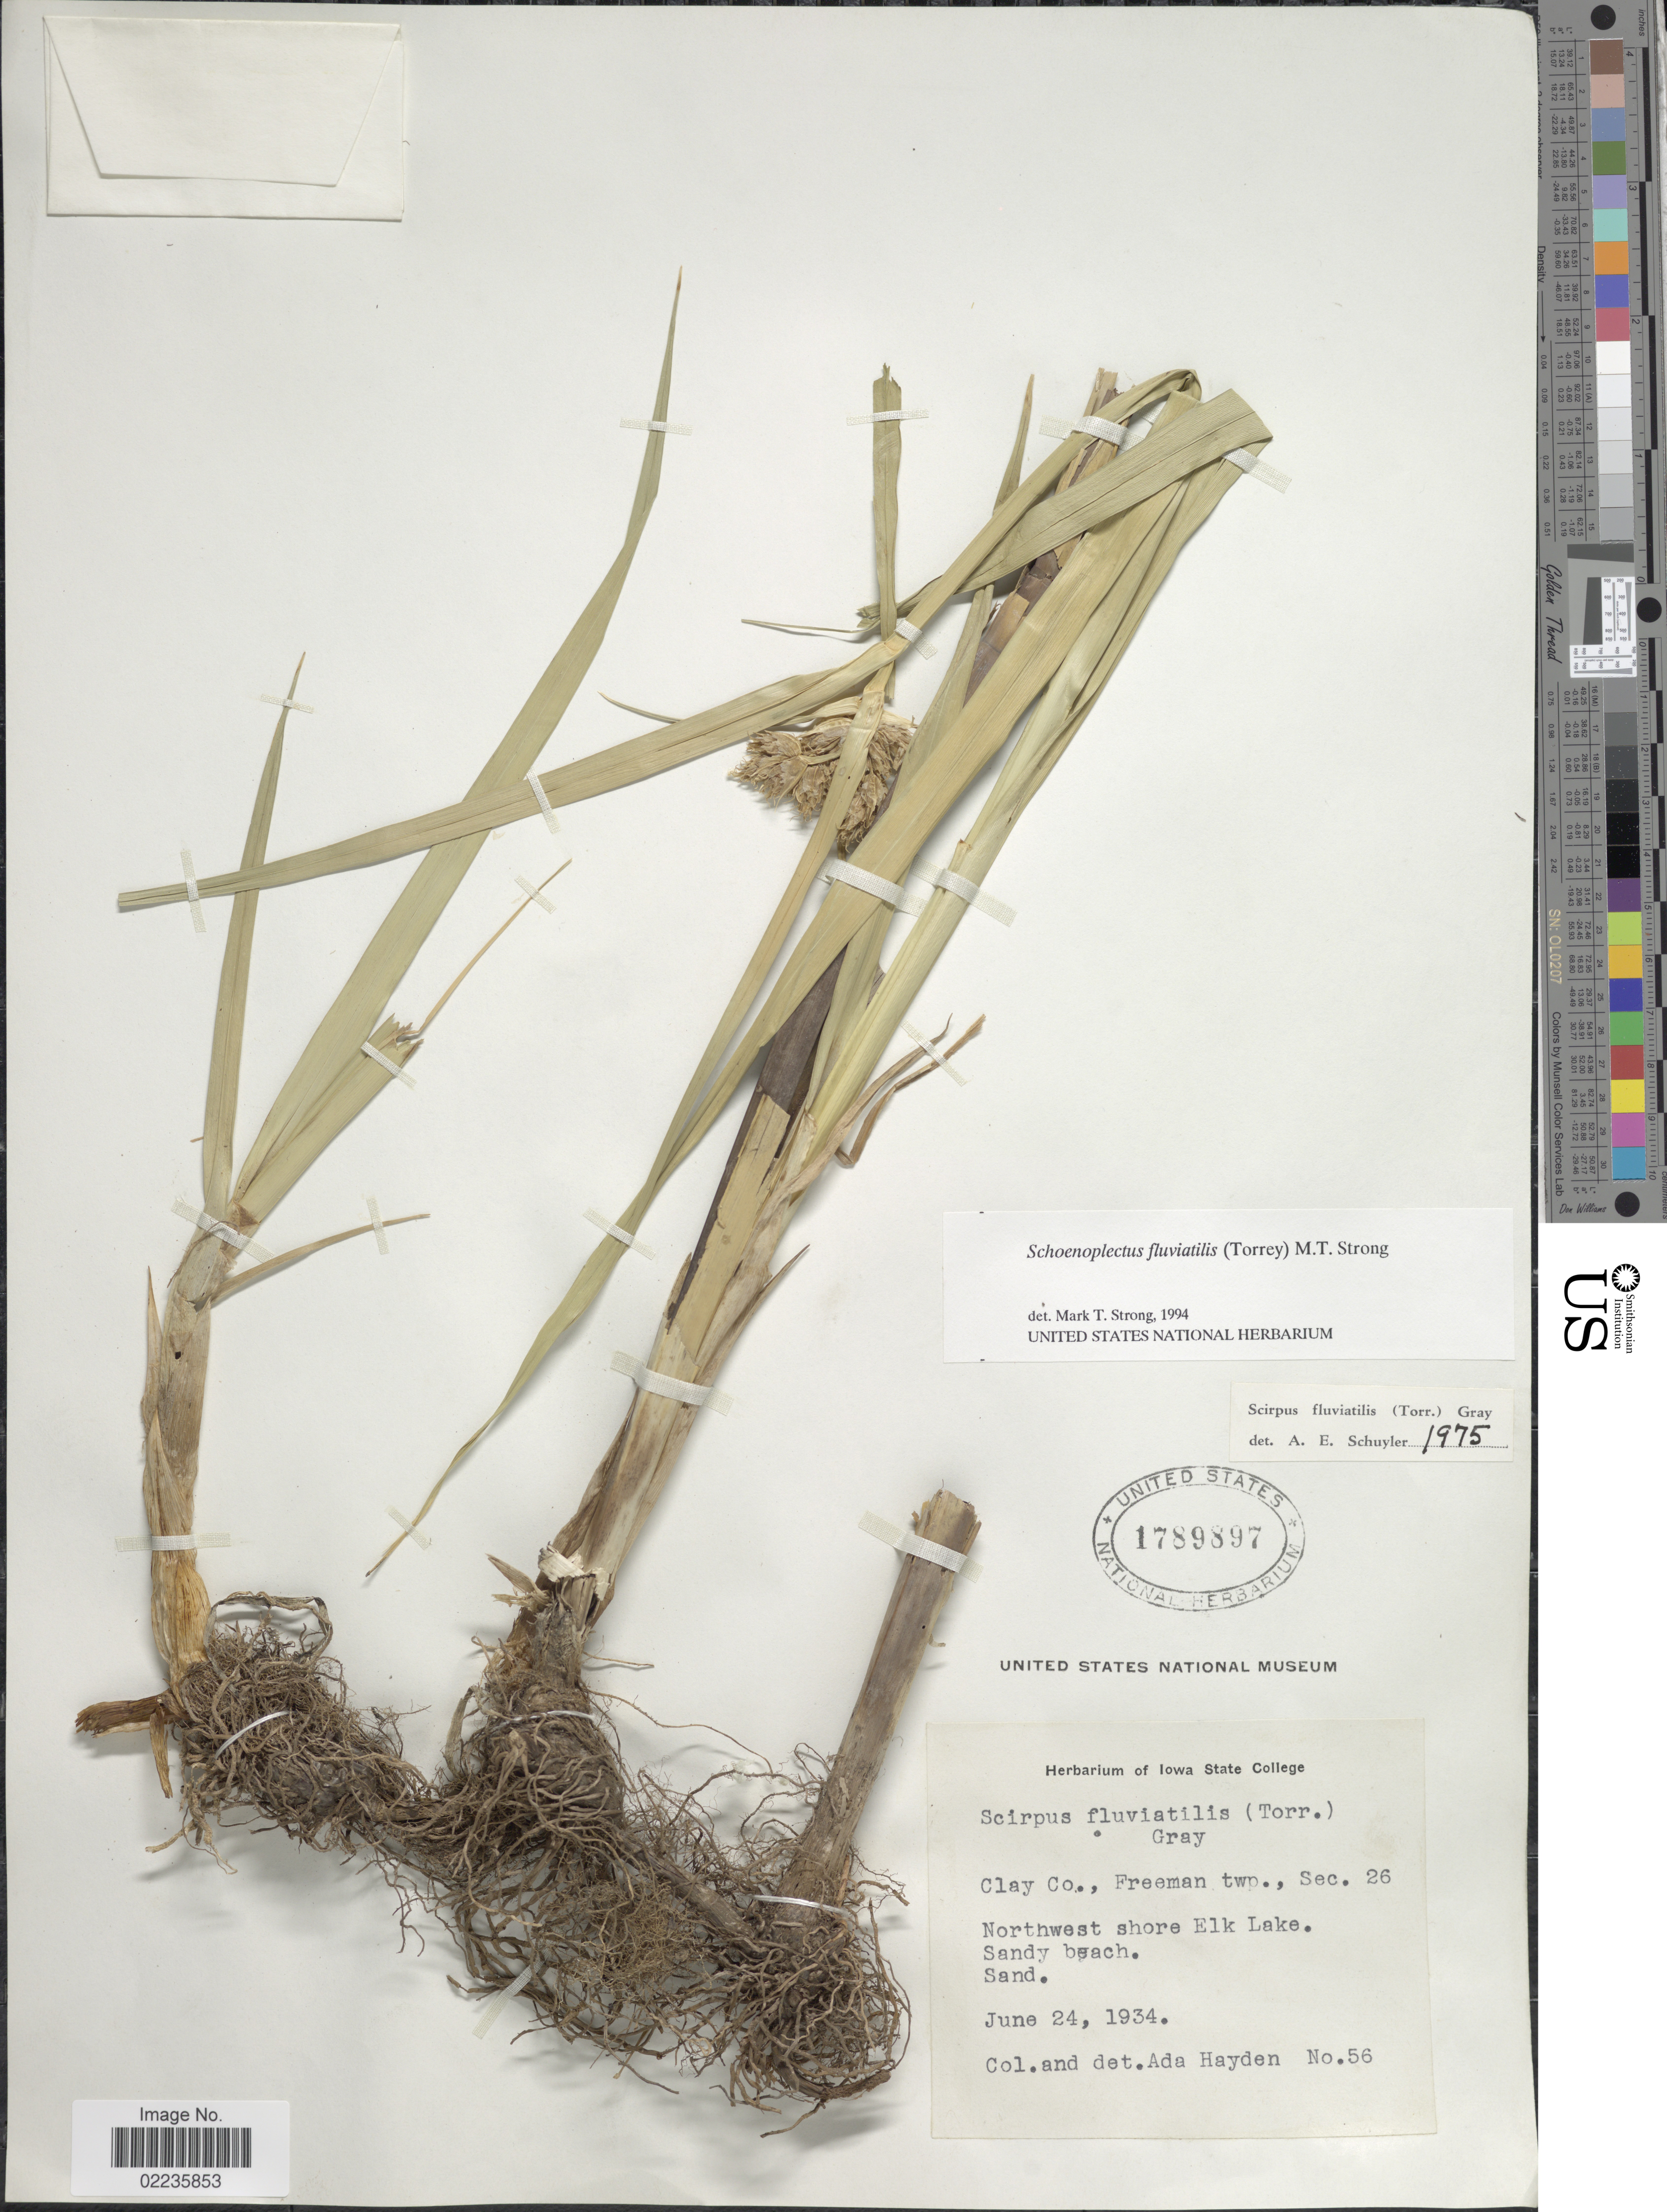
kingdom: Plantae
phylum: Tracheophyta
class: Liliopsida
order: Poales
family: Cyperaceae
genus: Bolboschoenus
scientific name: Bolboschoenus fluviatilis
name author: (Torr.) Soják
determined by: Strong, M. T., (US), Smithsonian Institution - National Museum of Natural History (UNITED STATES)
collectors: Ada Hayden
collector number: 56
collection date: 1934-06-24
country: United States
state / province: Iowa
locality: Clay Co., Freeman twp., Sec. 26 Northwest shore Elke Lake. Sandy beach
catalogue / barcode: US 1789897